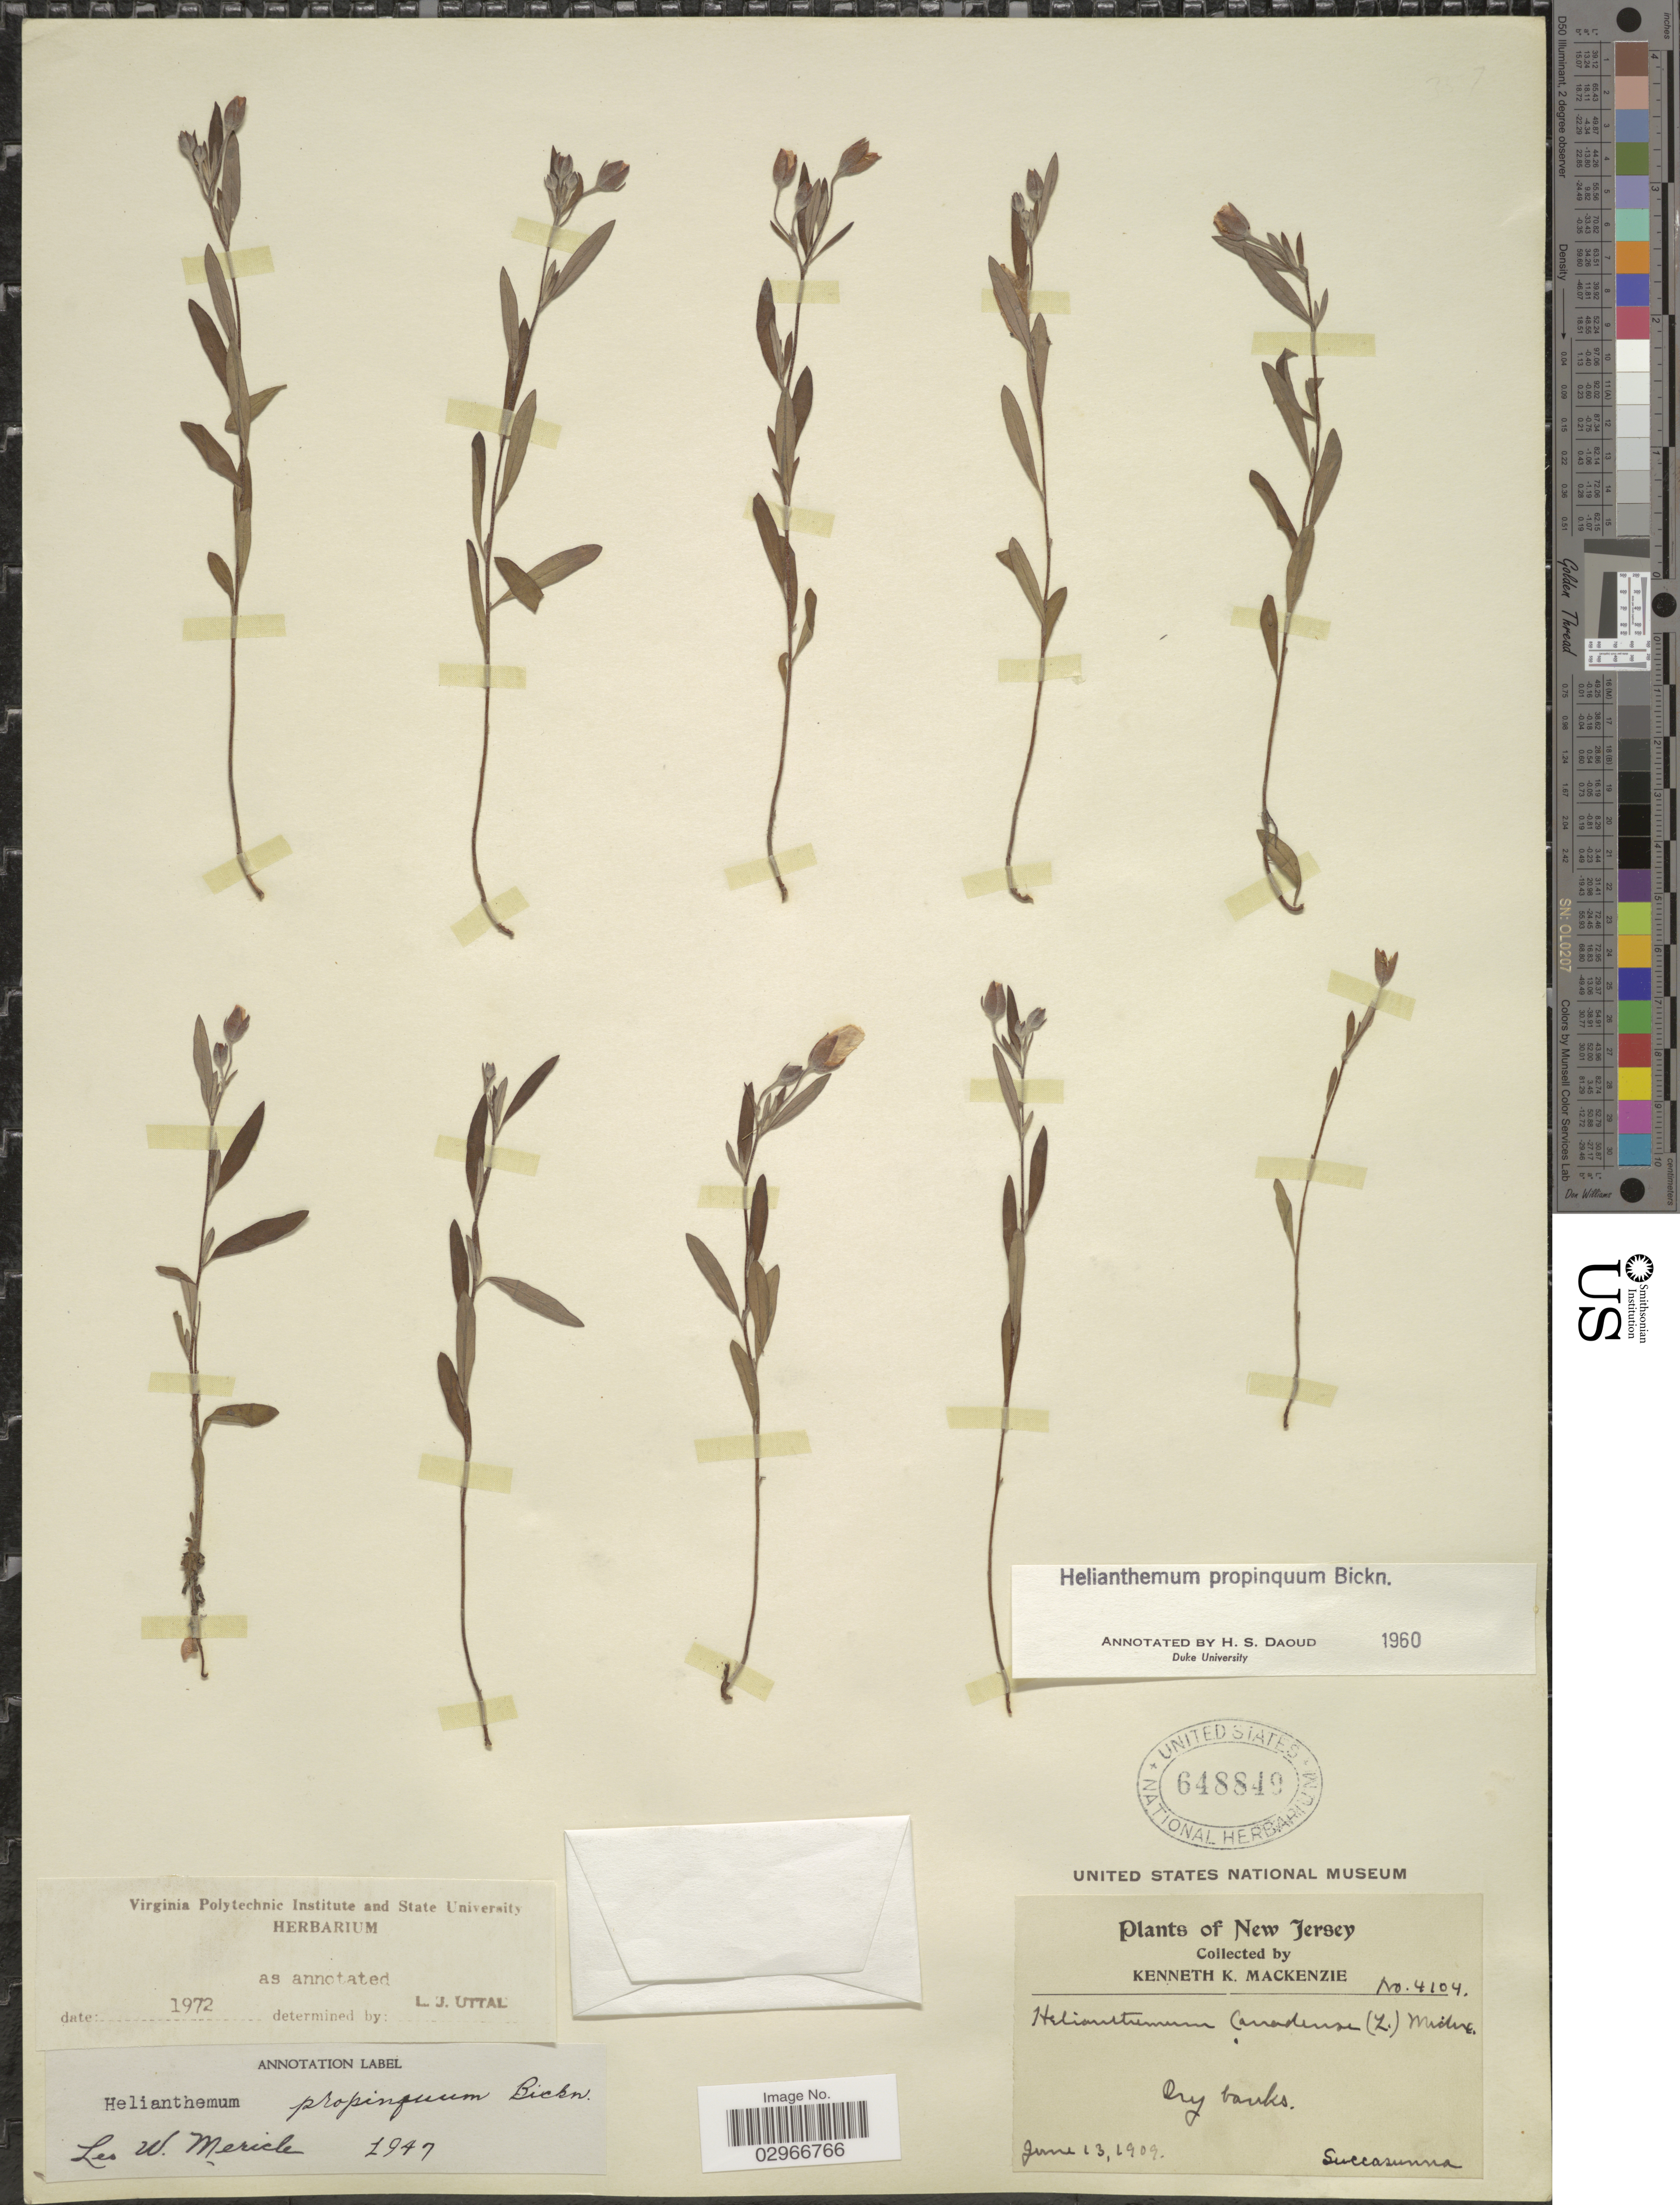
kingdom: Plantae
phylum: Tracheophyta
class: Magnoliopsida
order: Malvales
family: Cistaceae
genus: Helianthemum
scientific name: Helianthemum propinquum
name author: E.P. Bicknell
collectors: K. K. Mackenzie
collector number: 4104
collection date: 1909-06-13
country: United States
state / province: New Jersey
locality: Succasunna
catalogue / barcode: US 648849